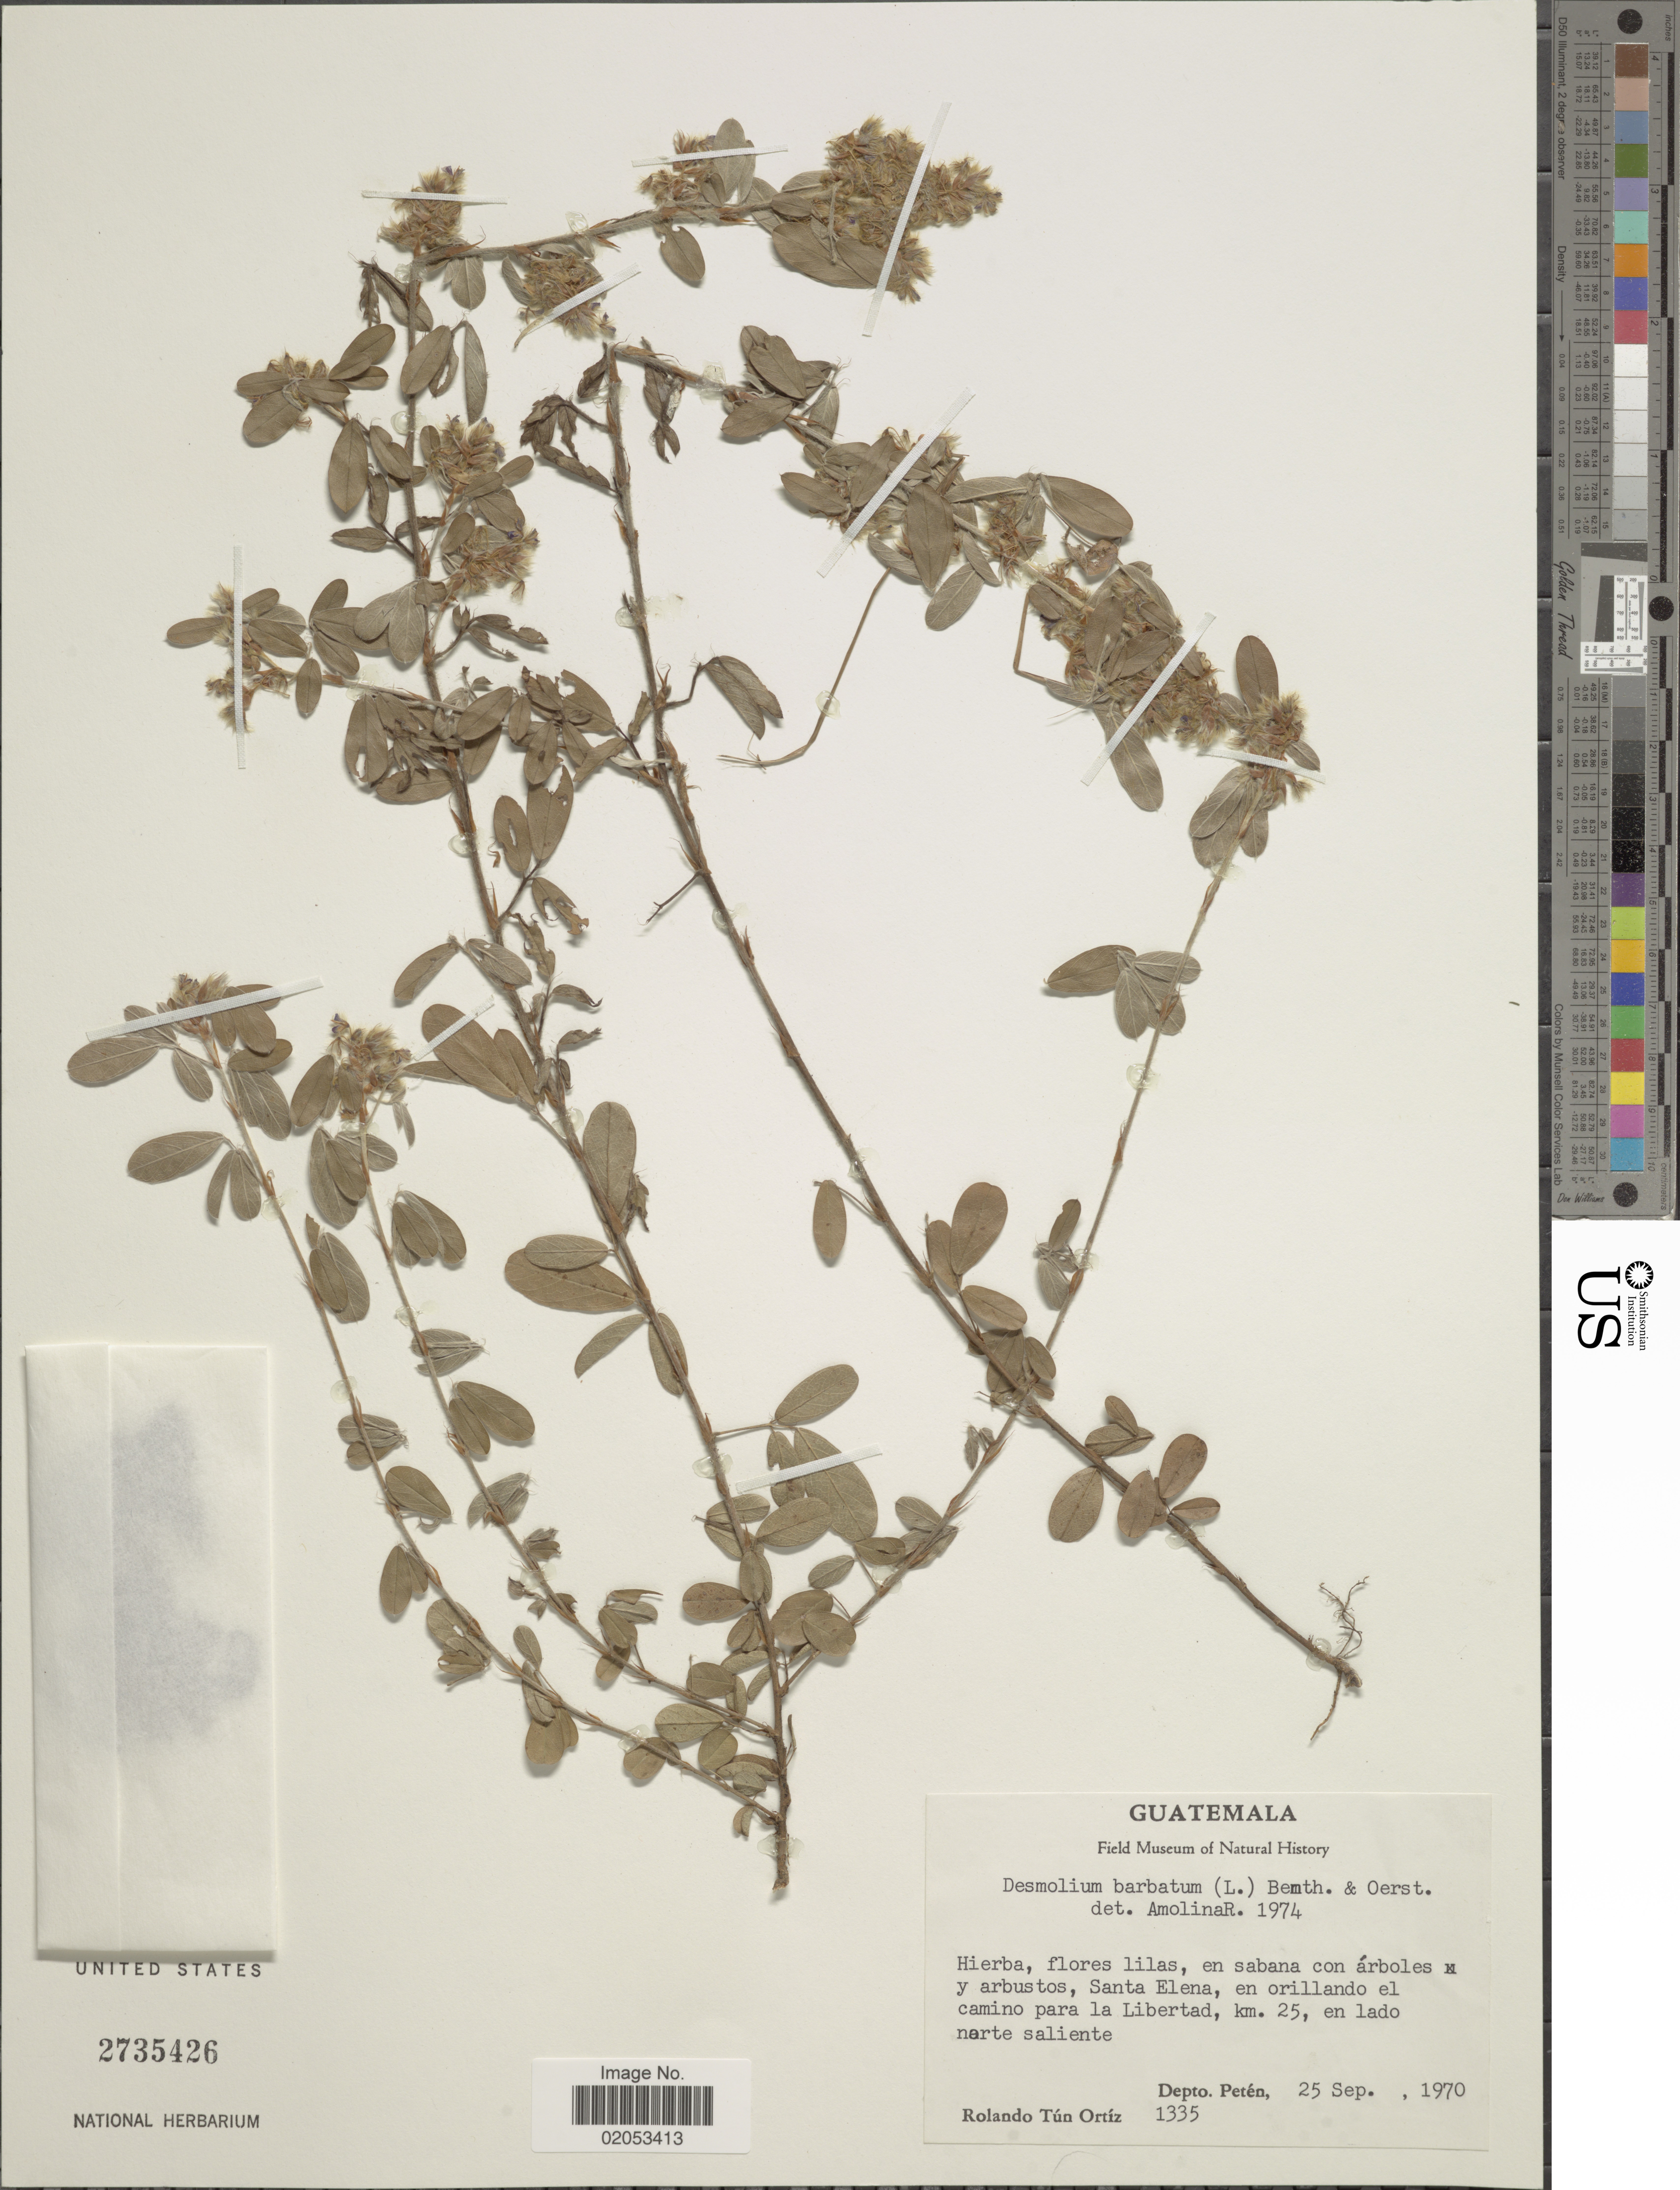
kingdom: Plantae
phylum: Tracheophyta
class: Magnoliopsida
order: Fabales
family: Fabaceae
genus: Grona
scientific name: Grona barbata var. barbata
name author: (L.) H. Ohashi & K. Ohashi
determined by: Strong, Mark T., (BOT), Smithsonian Institution - National Museum of Natural History (UNITED STATES)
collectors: R. T. Ortíz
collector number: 1335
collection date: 1970-09-25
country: Guatemala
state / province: El Petén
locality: En sabana con árboles y arbustos, Santa Elena, en oriilando el camino para la Libertad, km 25, en lado norte saliente, Depto Petén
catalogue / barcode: US 2735426